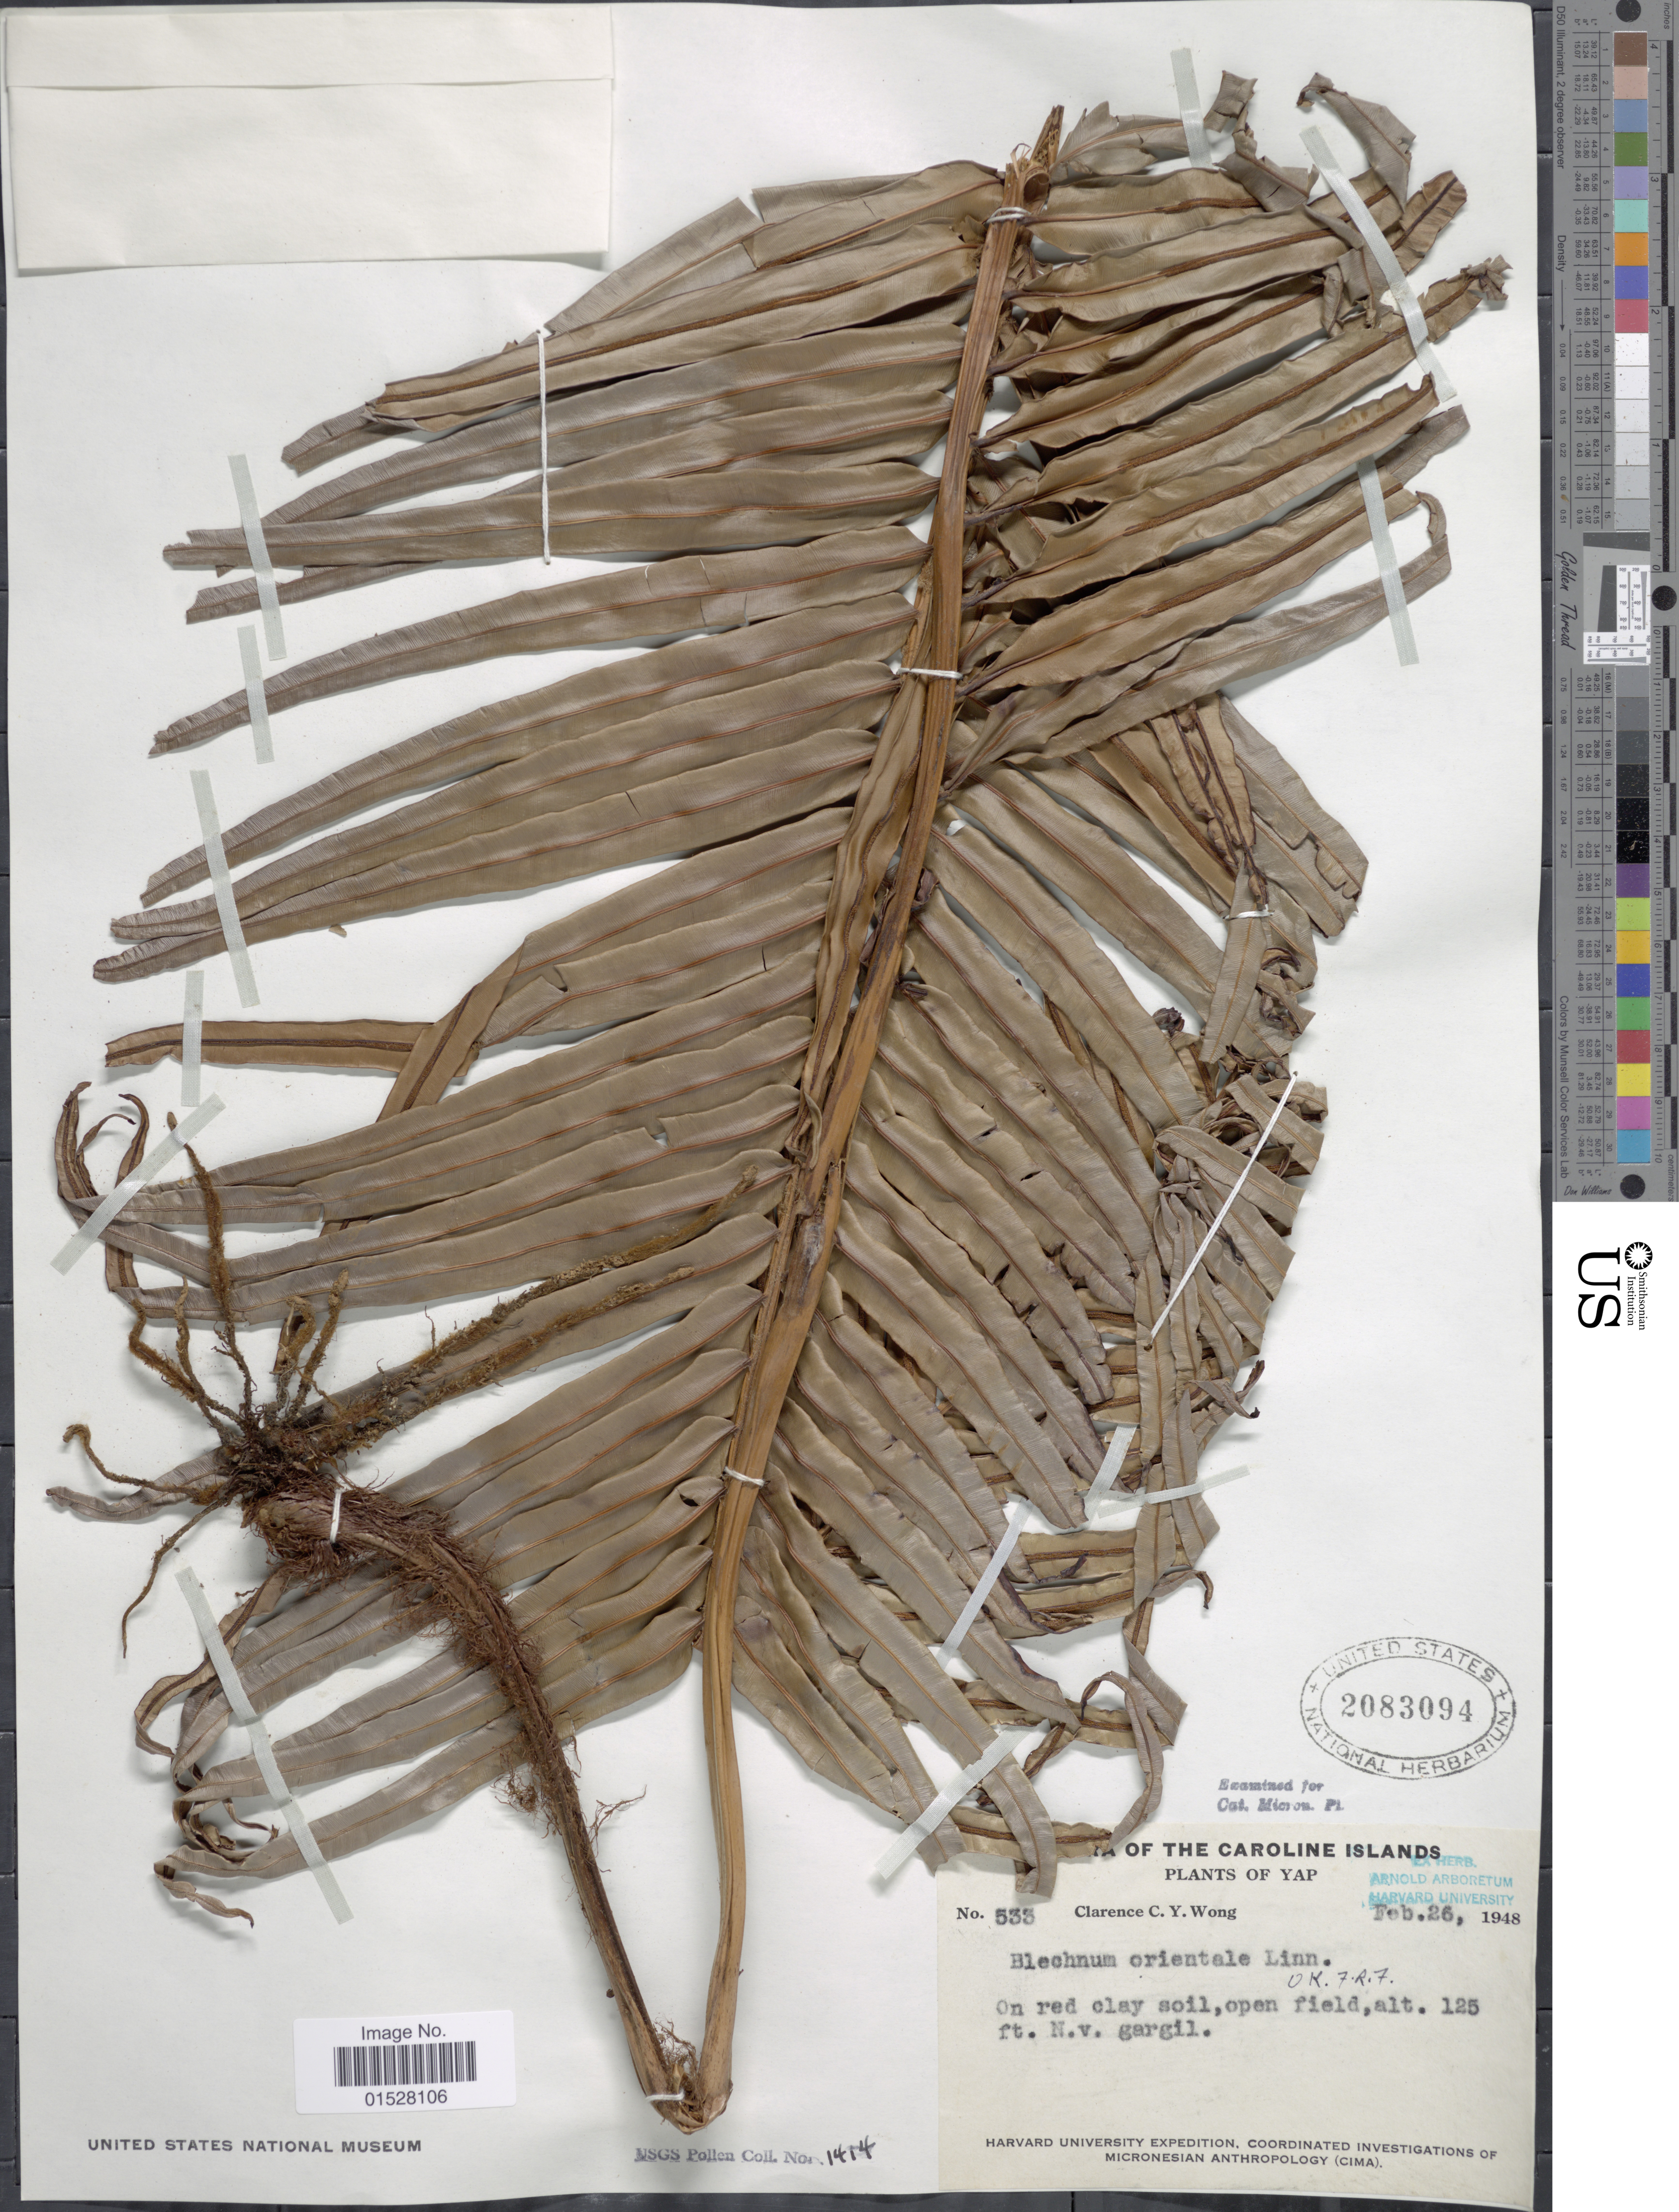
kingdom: Plantae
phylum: Tracheophyta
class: Polypodiopsida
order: Polypodiales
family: Blechnaceae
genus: Blechnum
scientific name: Blechnum orientale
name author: L.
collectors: C. Y. C. Wong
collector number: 533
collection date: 1948-02-26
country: Micronesia, Federated States of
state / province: Yap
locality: Caroline Islands, on red clay soil, open field.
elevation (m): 38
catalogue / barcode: US 2083094